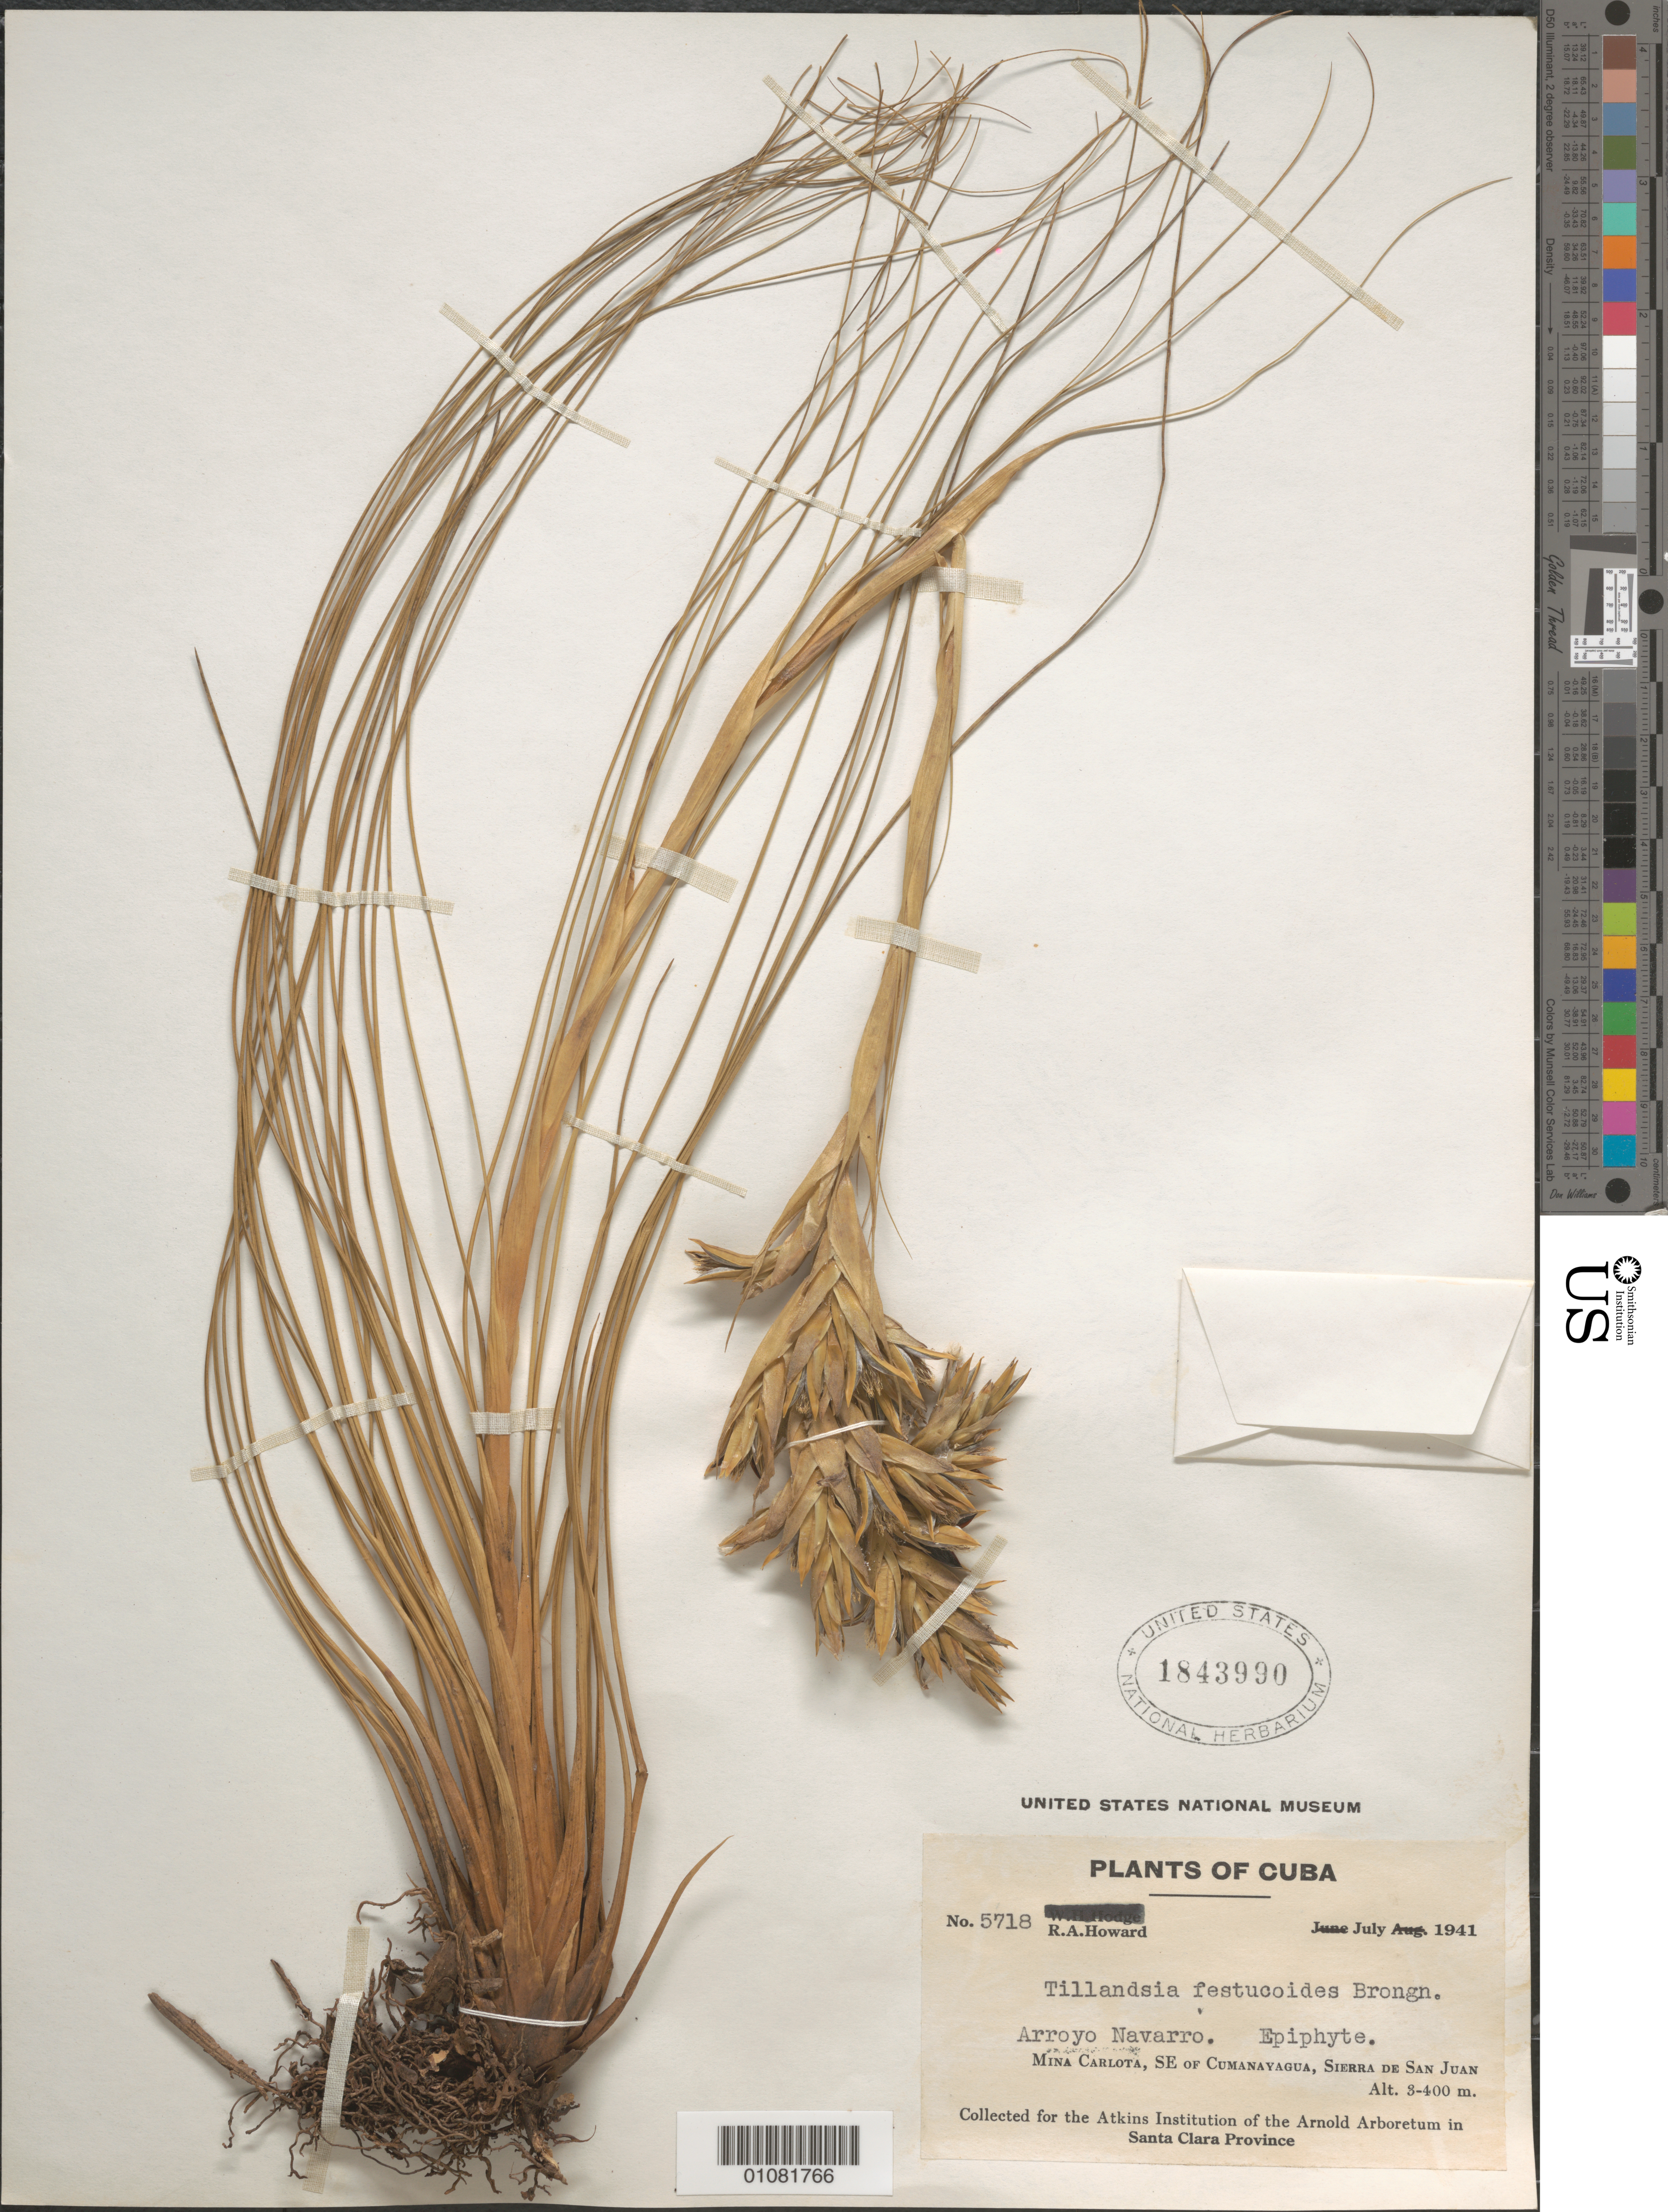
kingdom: Plantae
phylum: Tracheophyta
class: Liliopsida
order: Poales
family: Bromeliaceae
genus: Tillandsia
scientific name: Tillandsia festucoides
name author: Brongn. ex Mez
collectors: R. A. Howard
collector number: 5718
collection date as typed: Jul 1941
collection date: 1941-07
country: Cuba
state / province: Villa Clara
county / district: Santa Clara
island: Cuba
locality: Arroyo Navarro Mina Carlota, SE of Cumanayagua, Sierra de San Juan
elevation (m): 300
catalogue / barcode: US 1843990